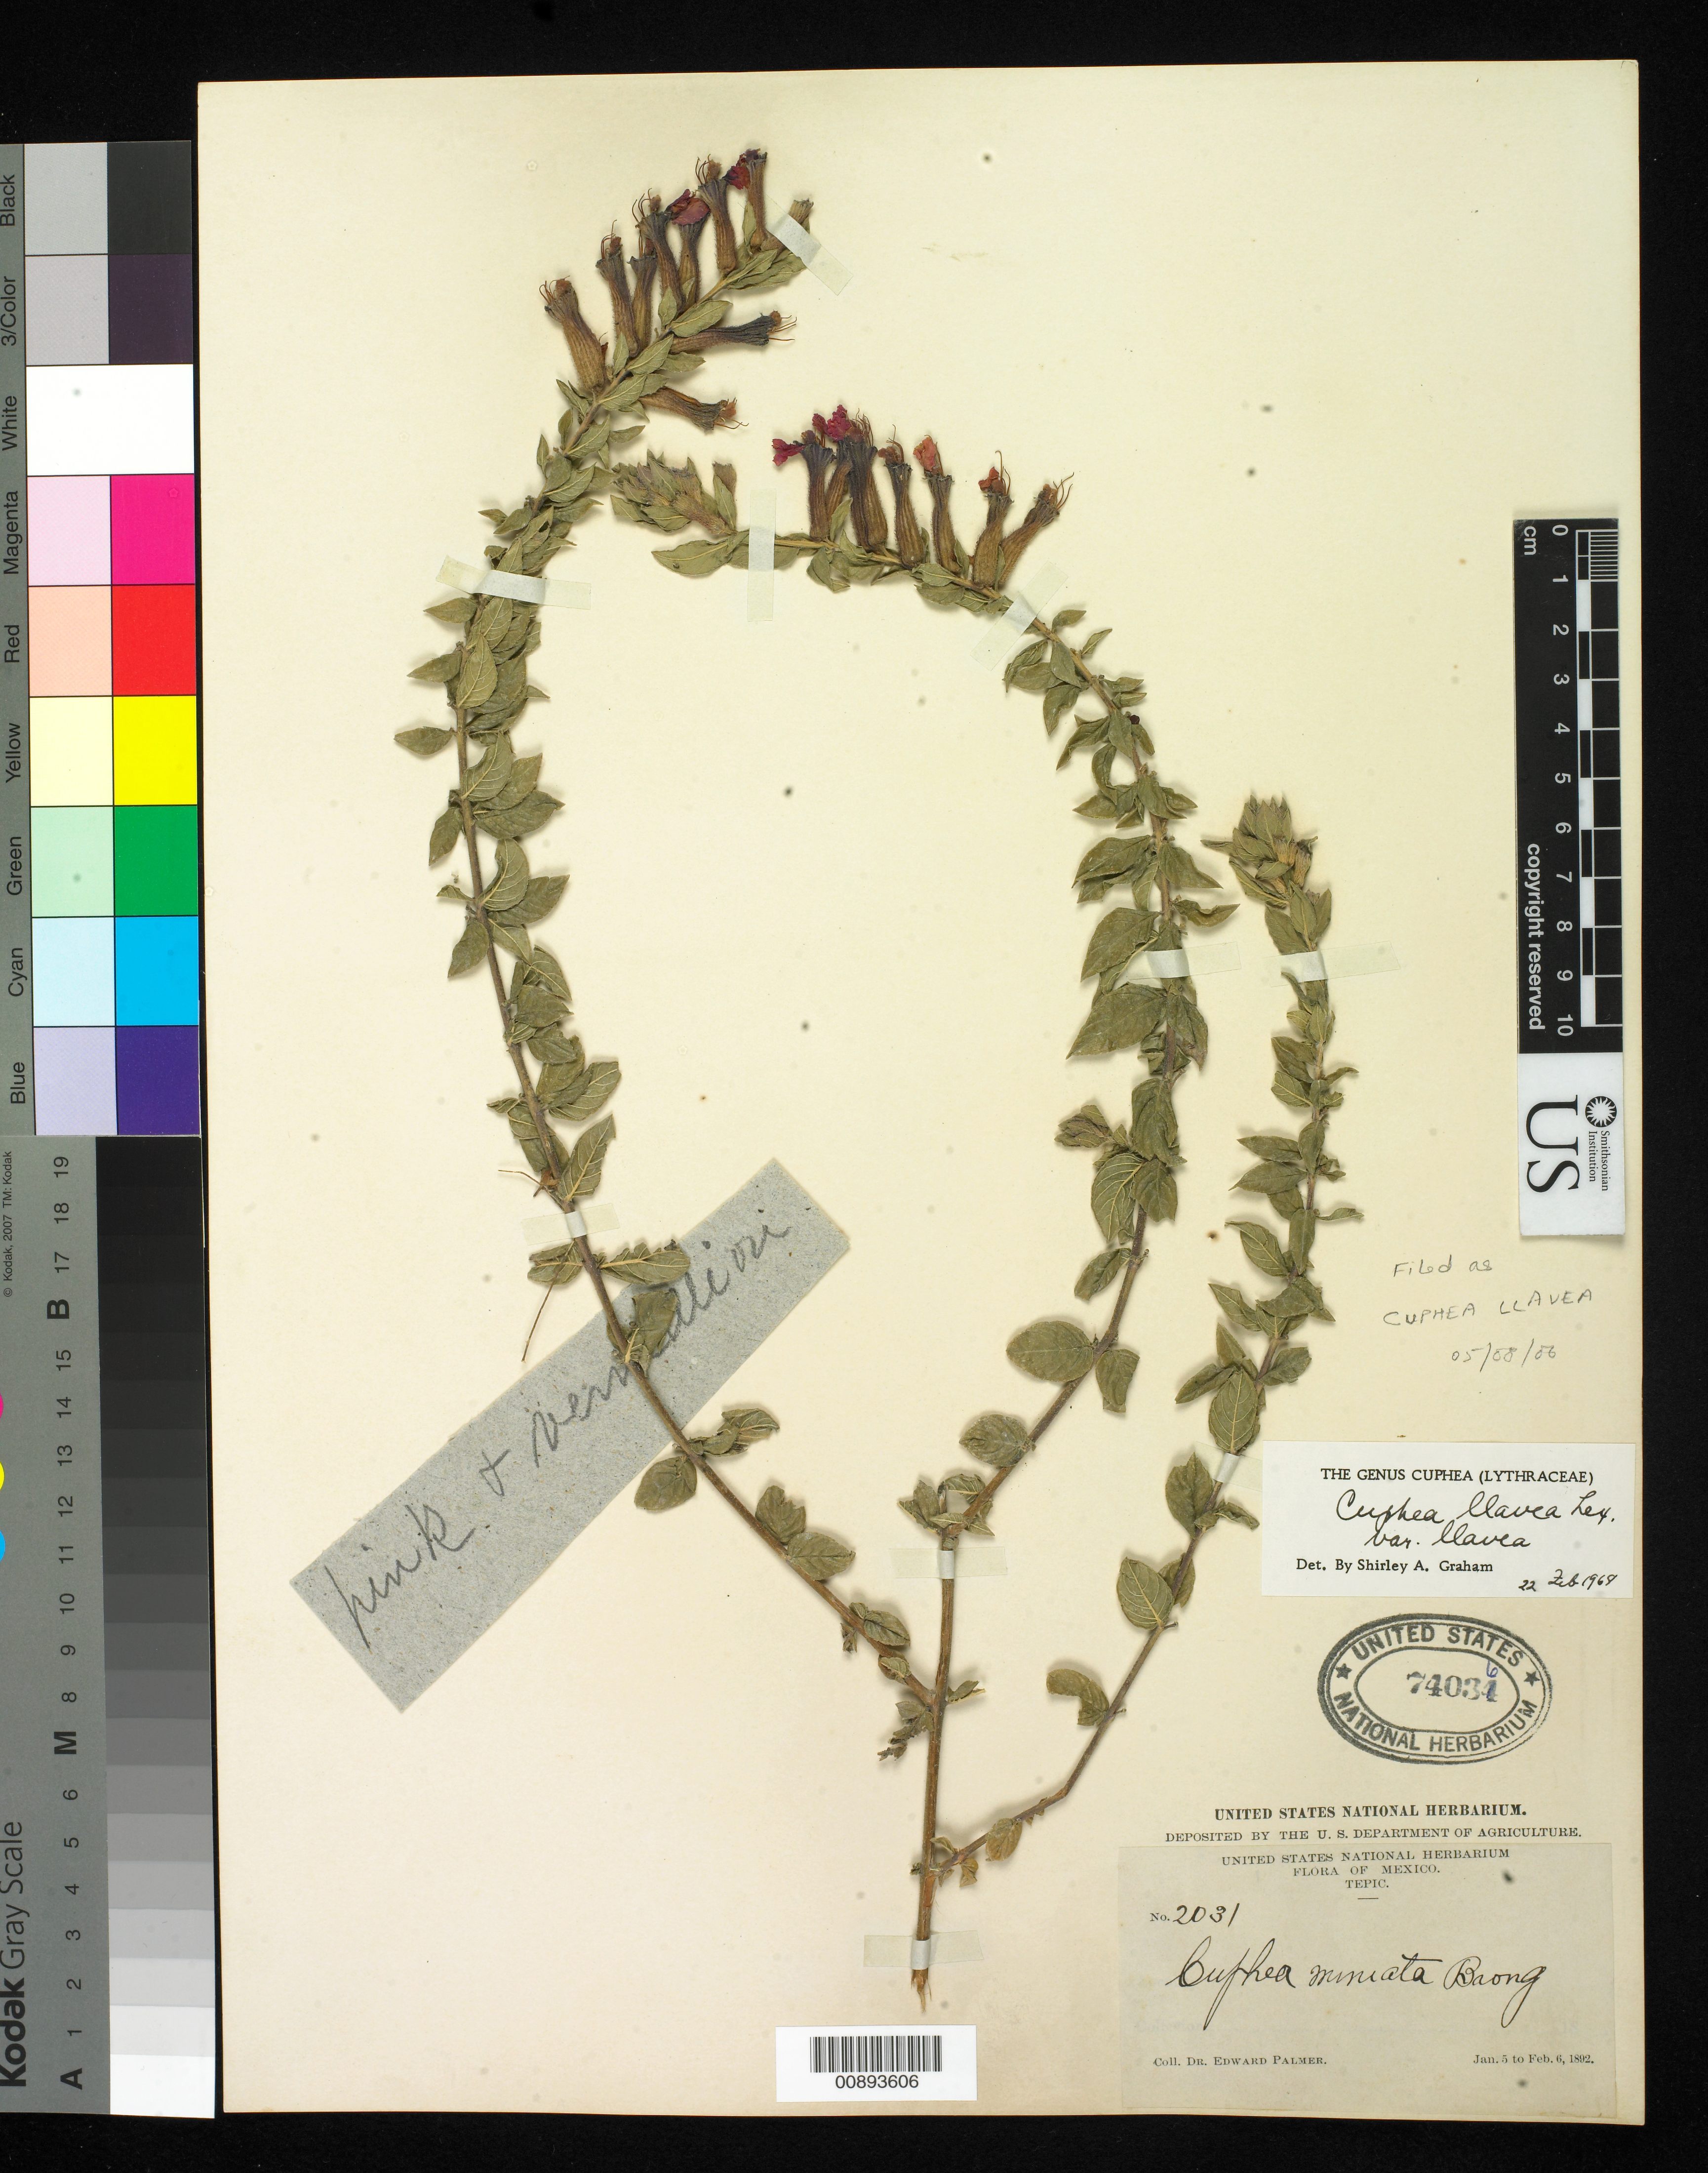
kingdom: Plantae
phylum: Tracheophyta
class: Magnoliopsida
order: Myrtales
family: Lythraceae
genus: Cuphea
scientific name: Cuphea llavea var. llavea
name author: Lex.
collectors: E. Palmer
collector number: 2031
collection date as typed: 05 Jan 1892 to 06 Feb 1892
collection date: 1892-01-05/1892-02-06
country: Mexico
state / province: Nayarit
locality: Tepic, Nayarit.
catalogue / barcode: US 74034